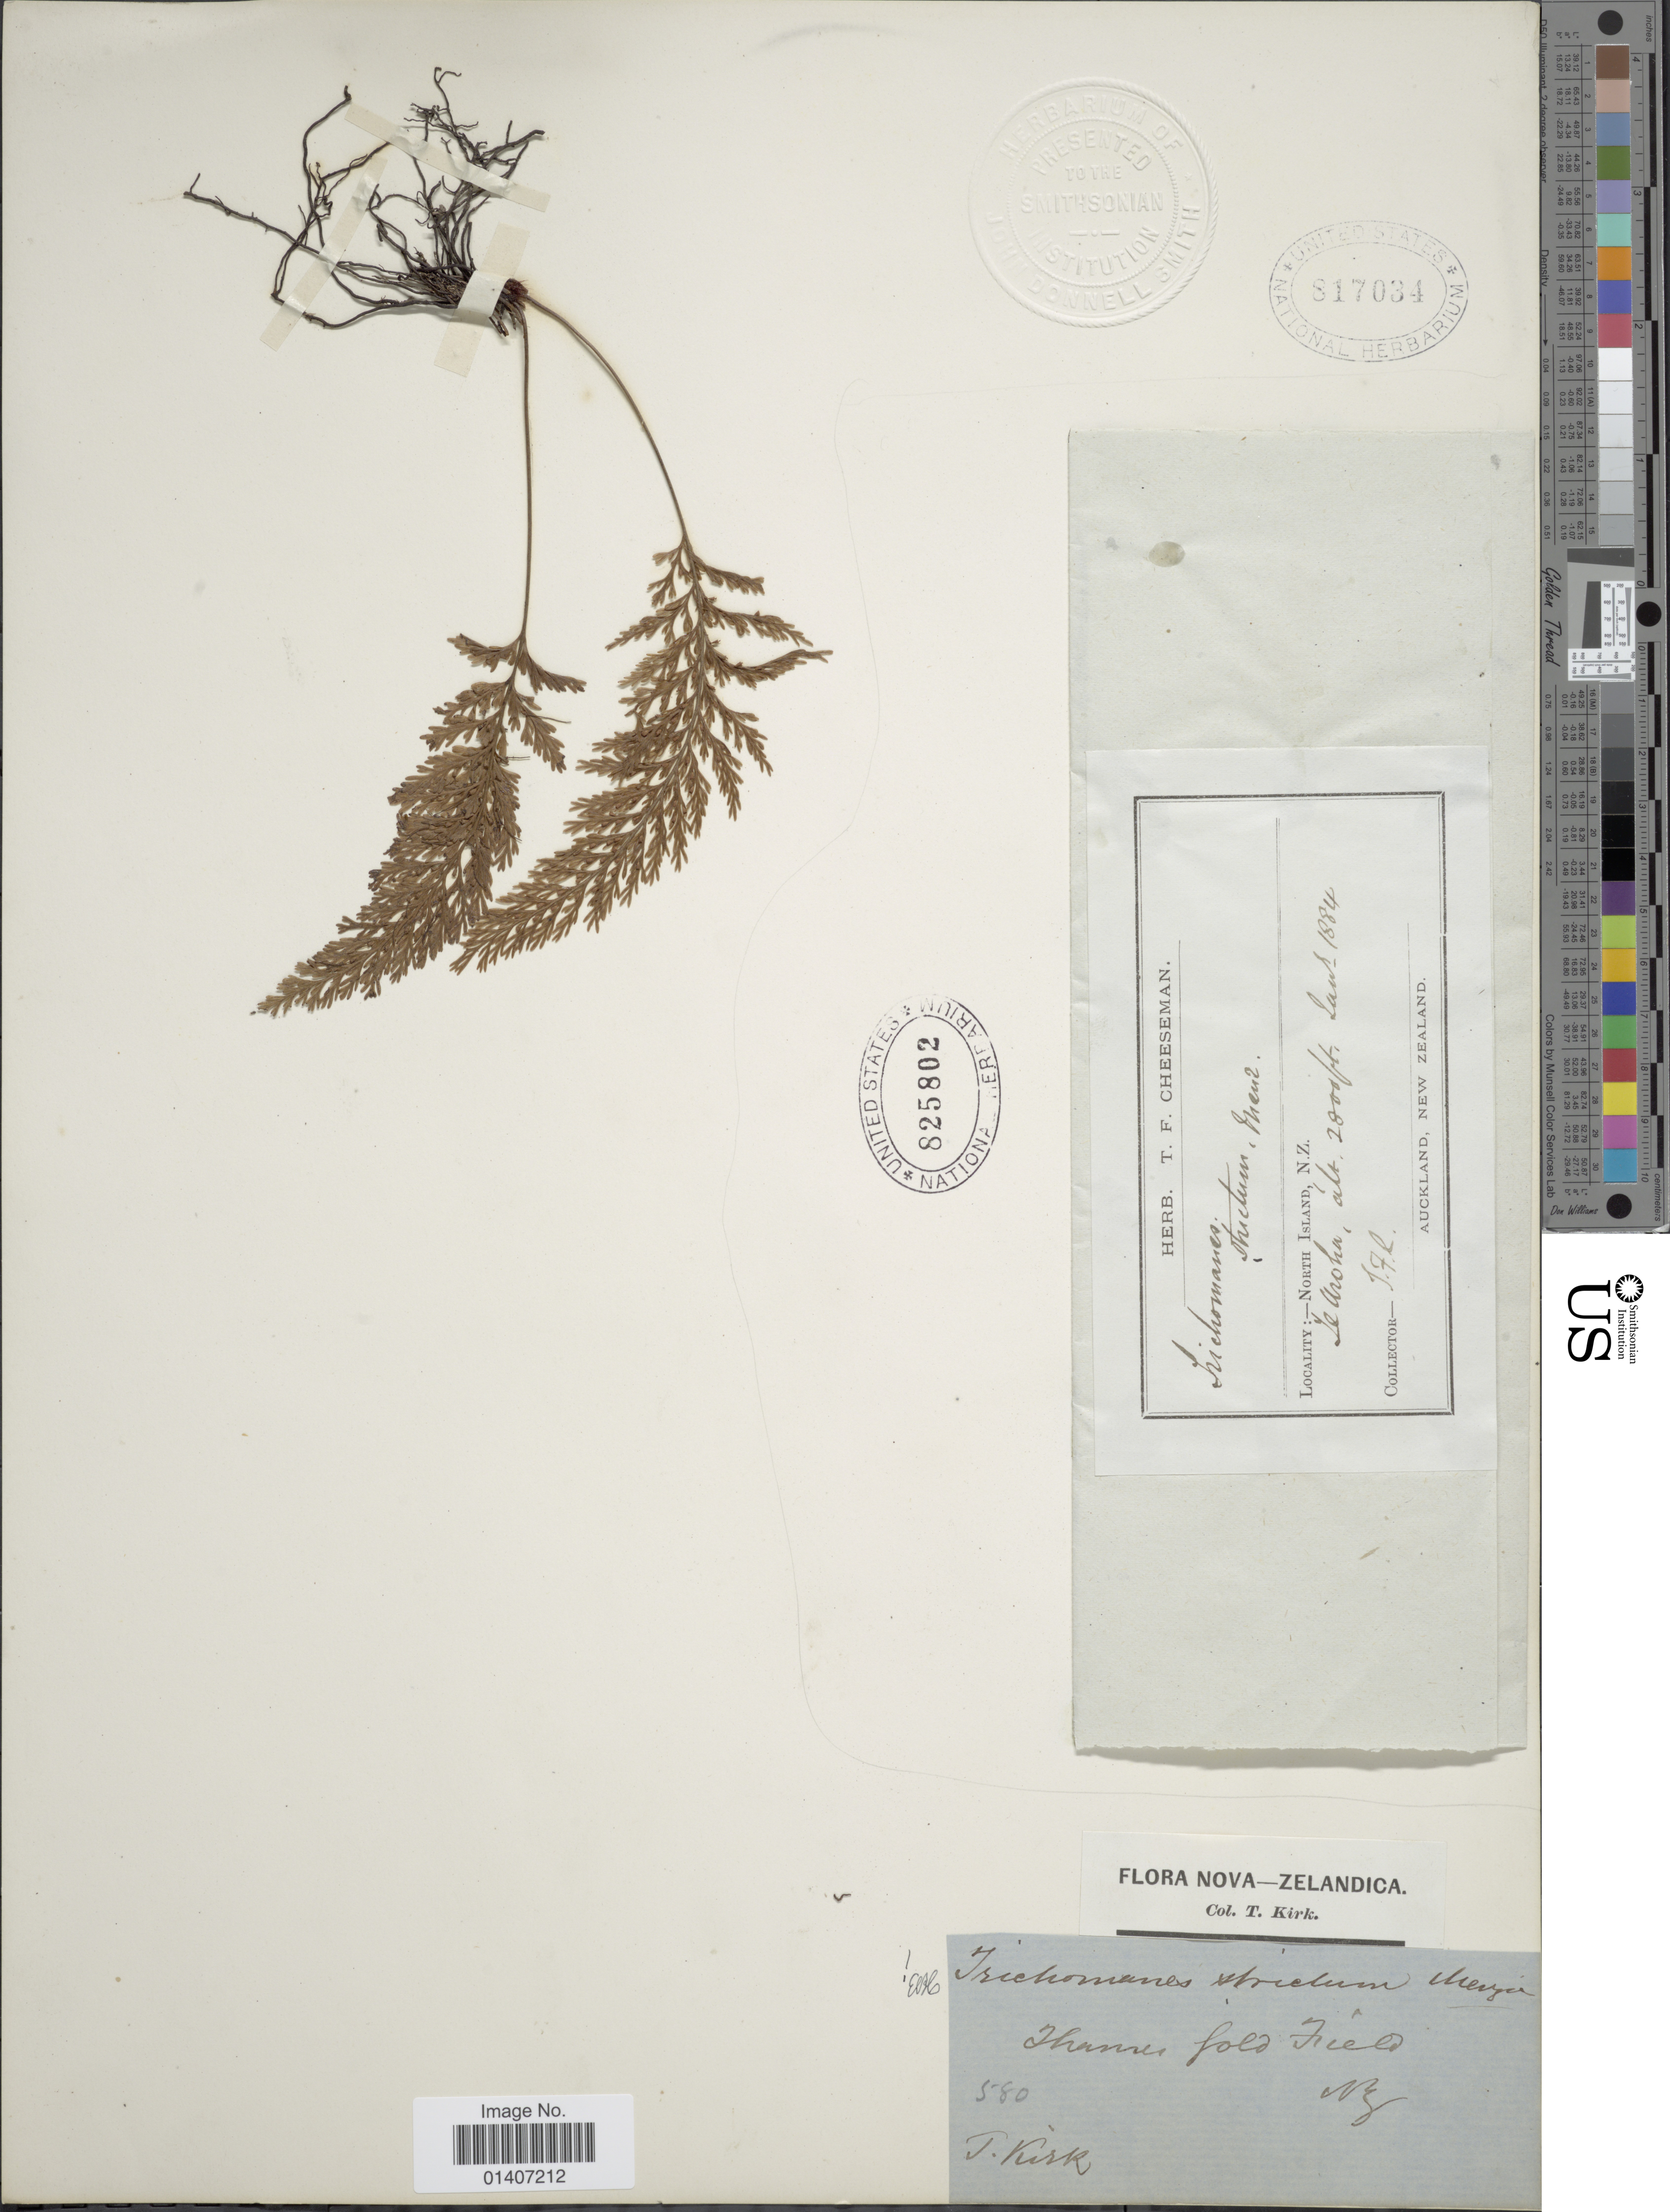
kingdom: Plantae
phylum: Tracheophyta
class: Polypodiopsida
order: Hymenophyllales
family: Hymenophyllaceae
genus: Abrodictyum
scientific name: Abrodictyum strictum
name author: (Menzies ex Hook. & Grev.) Ebihara & K. Iwats.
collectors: T. Kirk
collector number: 580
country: New Zealand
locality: Thames Gold Field, Nova Zelandica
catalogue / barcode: US 817034-2